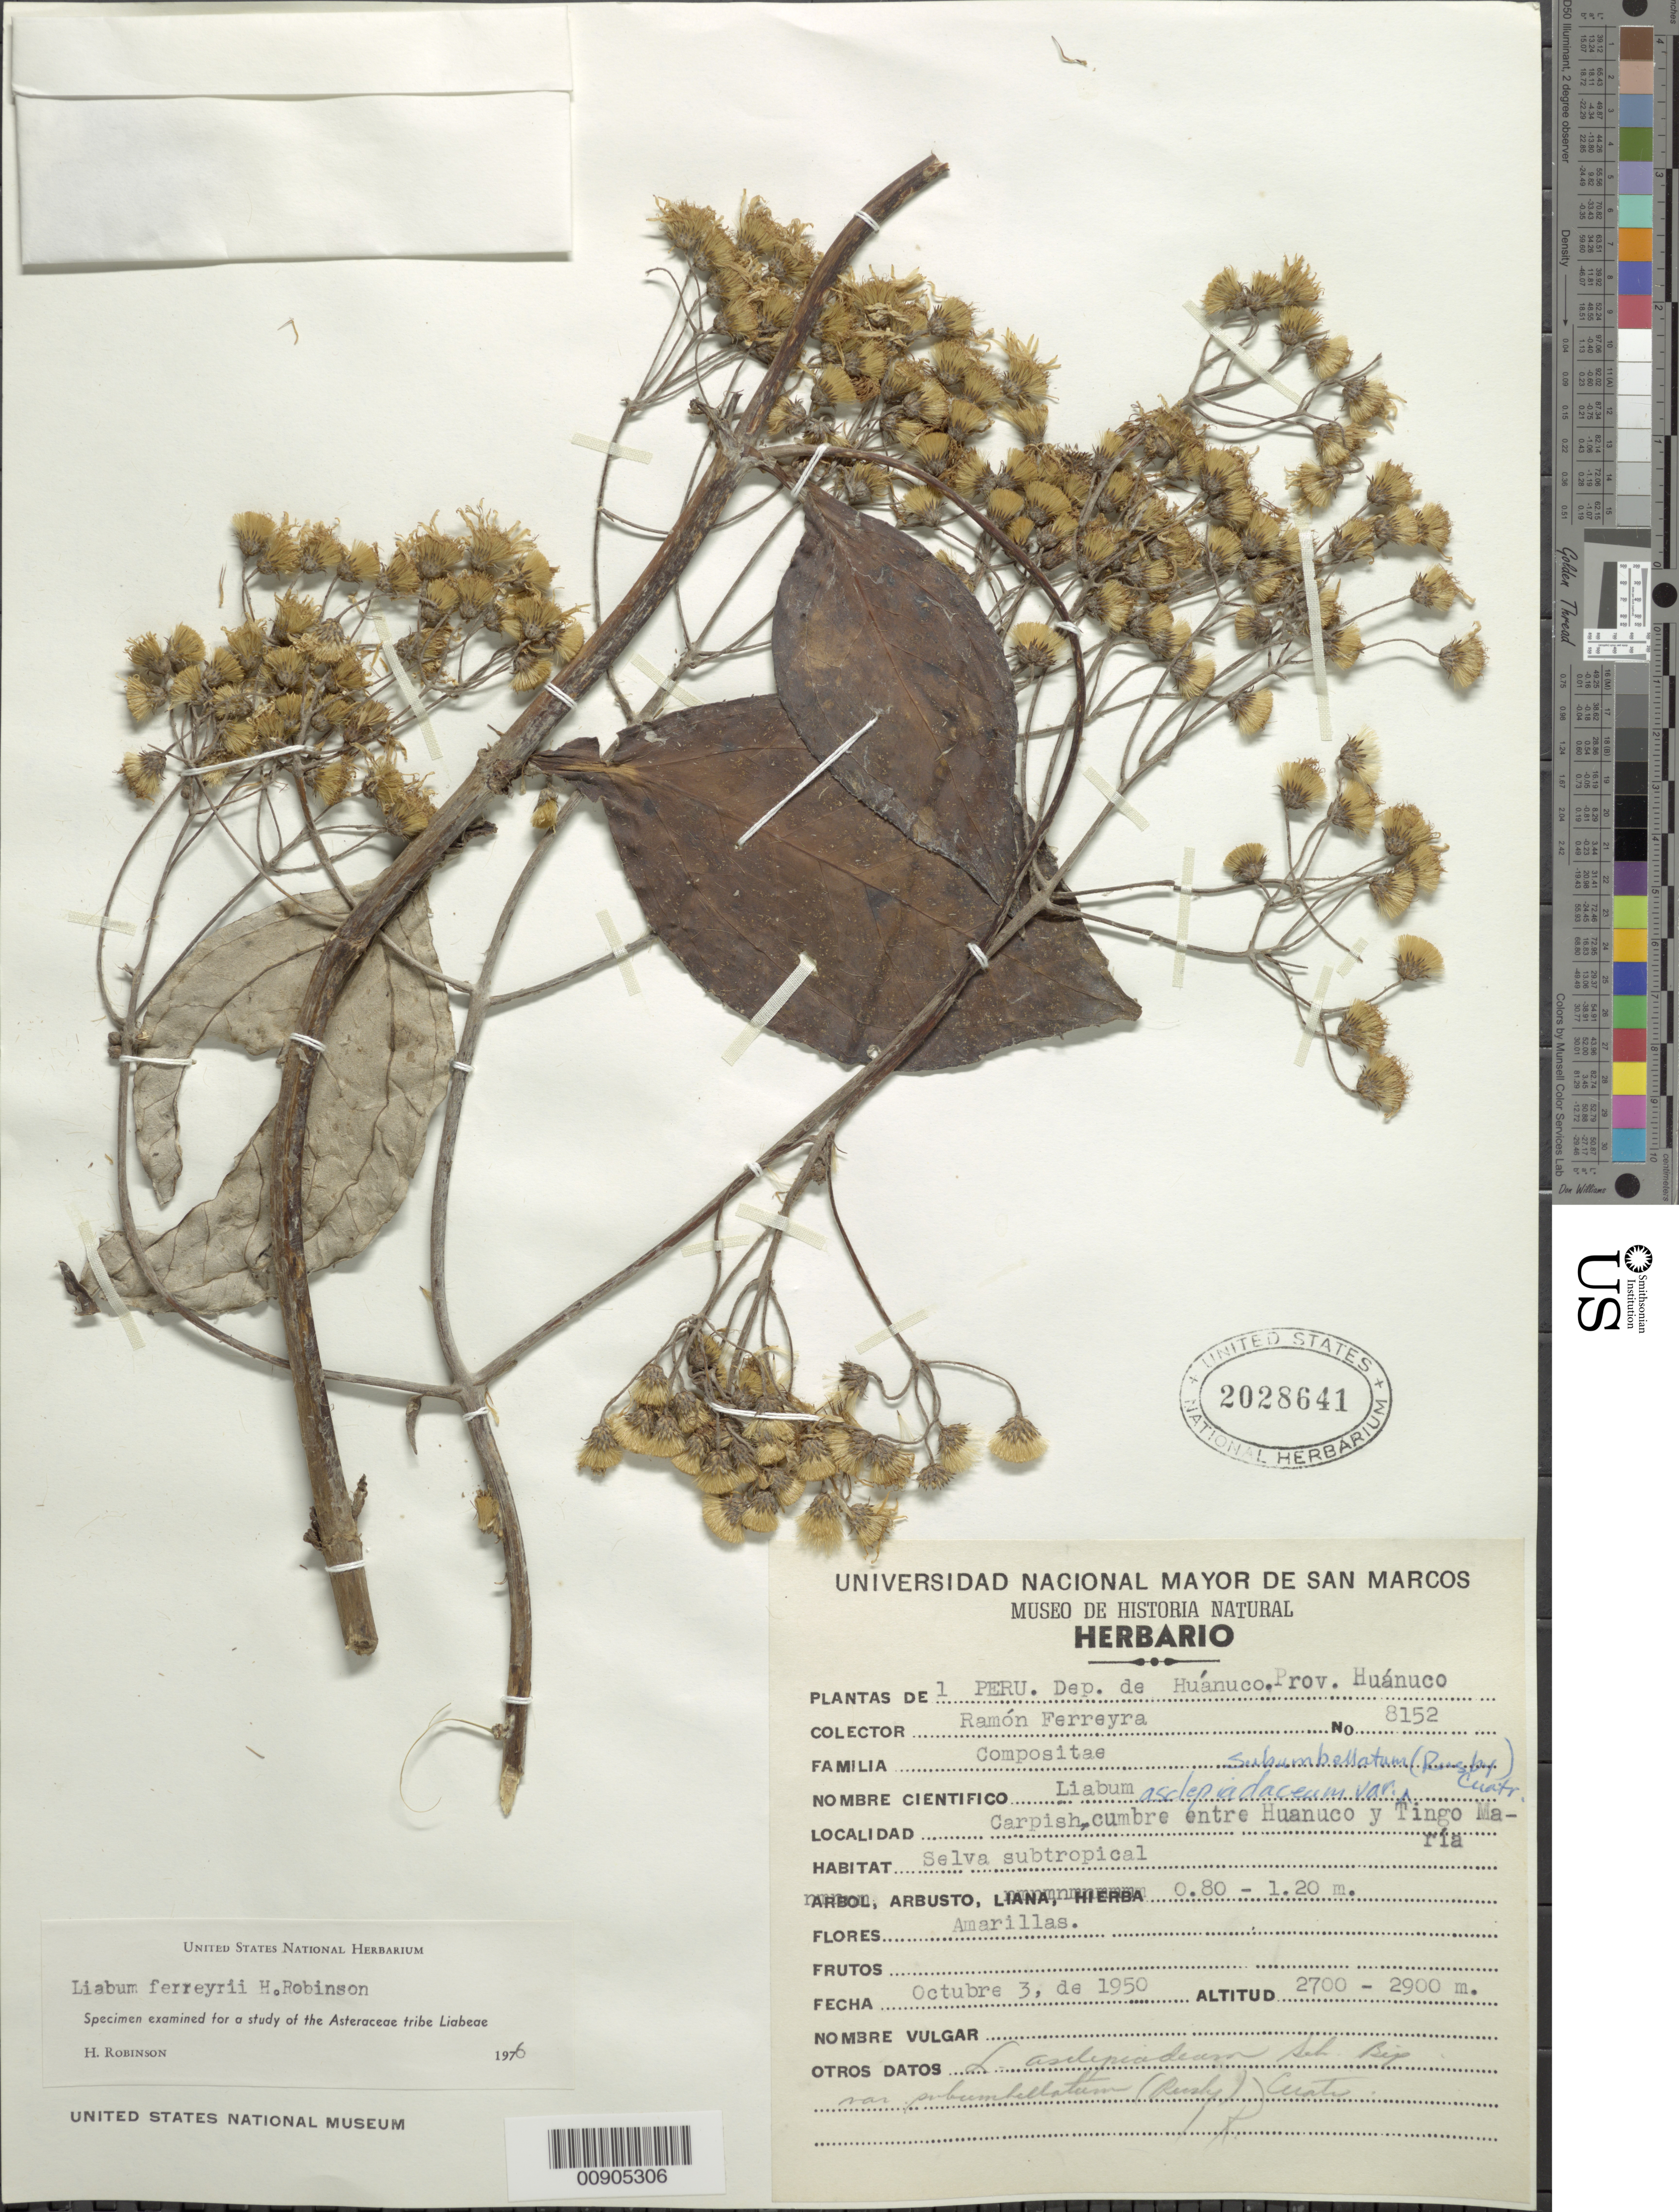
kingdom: Plantae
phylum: Tracheophyta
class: Magnoliopsida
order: Asterales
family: Asteraceae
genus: Liabum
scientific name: Liabum ferreyrae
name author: H. Rob.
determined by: Robinson, Harold E., (US)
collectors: R. A. Ferreyra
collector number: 8152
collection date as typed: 3 October 1950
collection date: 1950-10-03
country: Peru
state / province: Huánuco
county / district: Huánuco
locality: Dpto. Huánuco, Prov. Huánuco, Carpish cumbre entre Huánco y Tingo Maria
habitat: Selva subtropical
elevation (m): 2700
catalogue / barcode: US 2028641